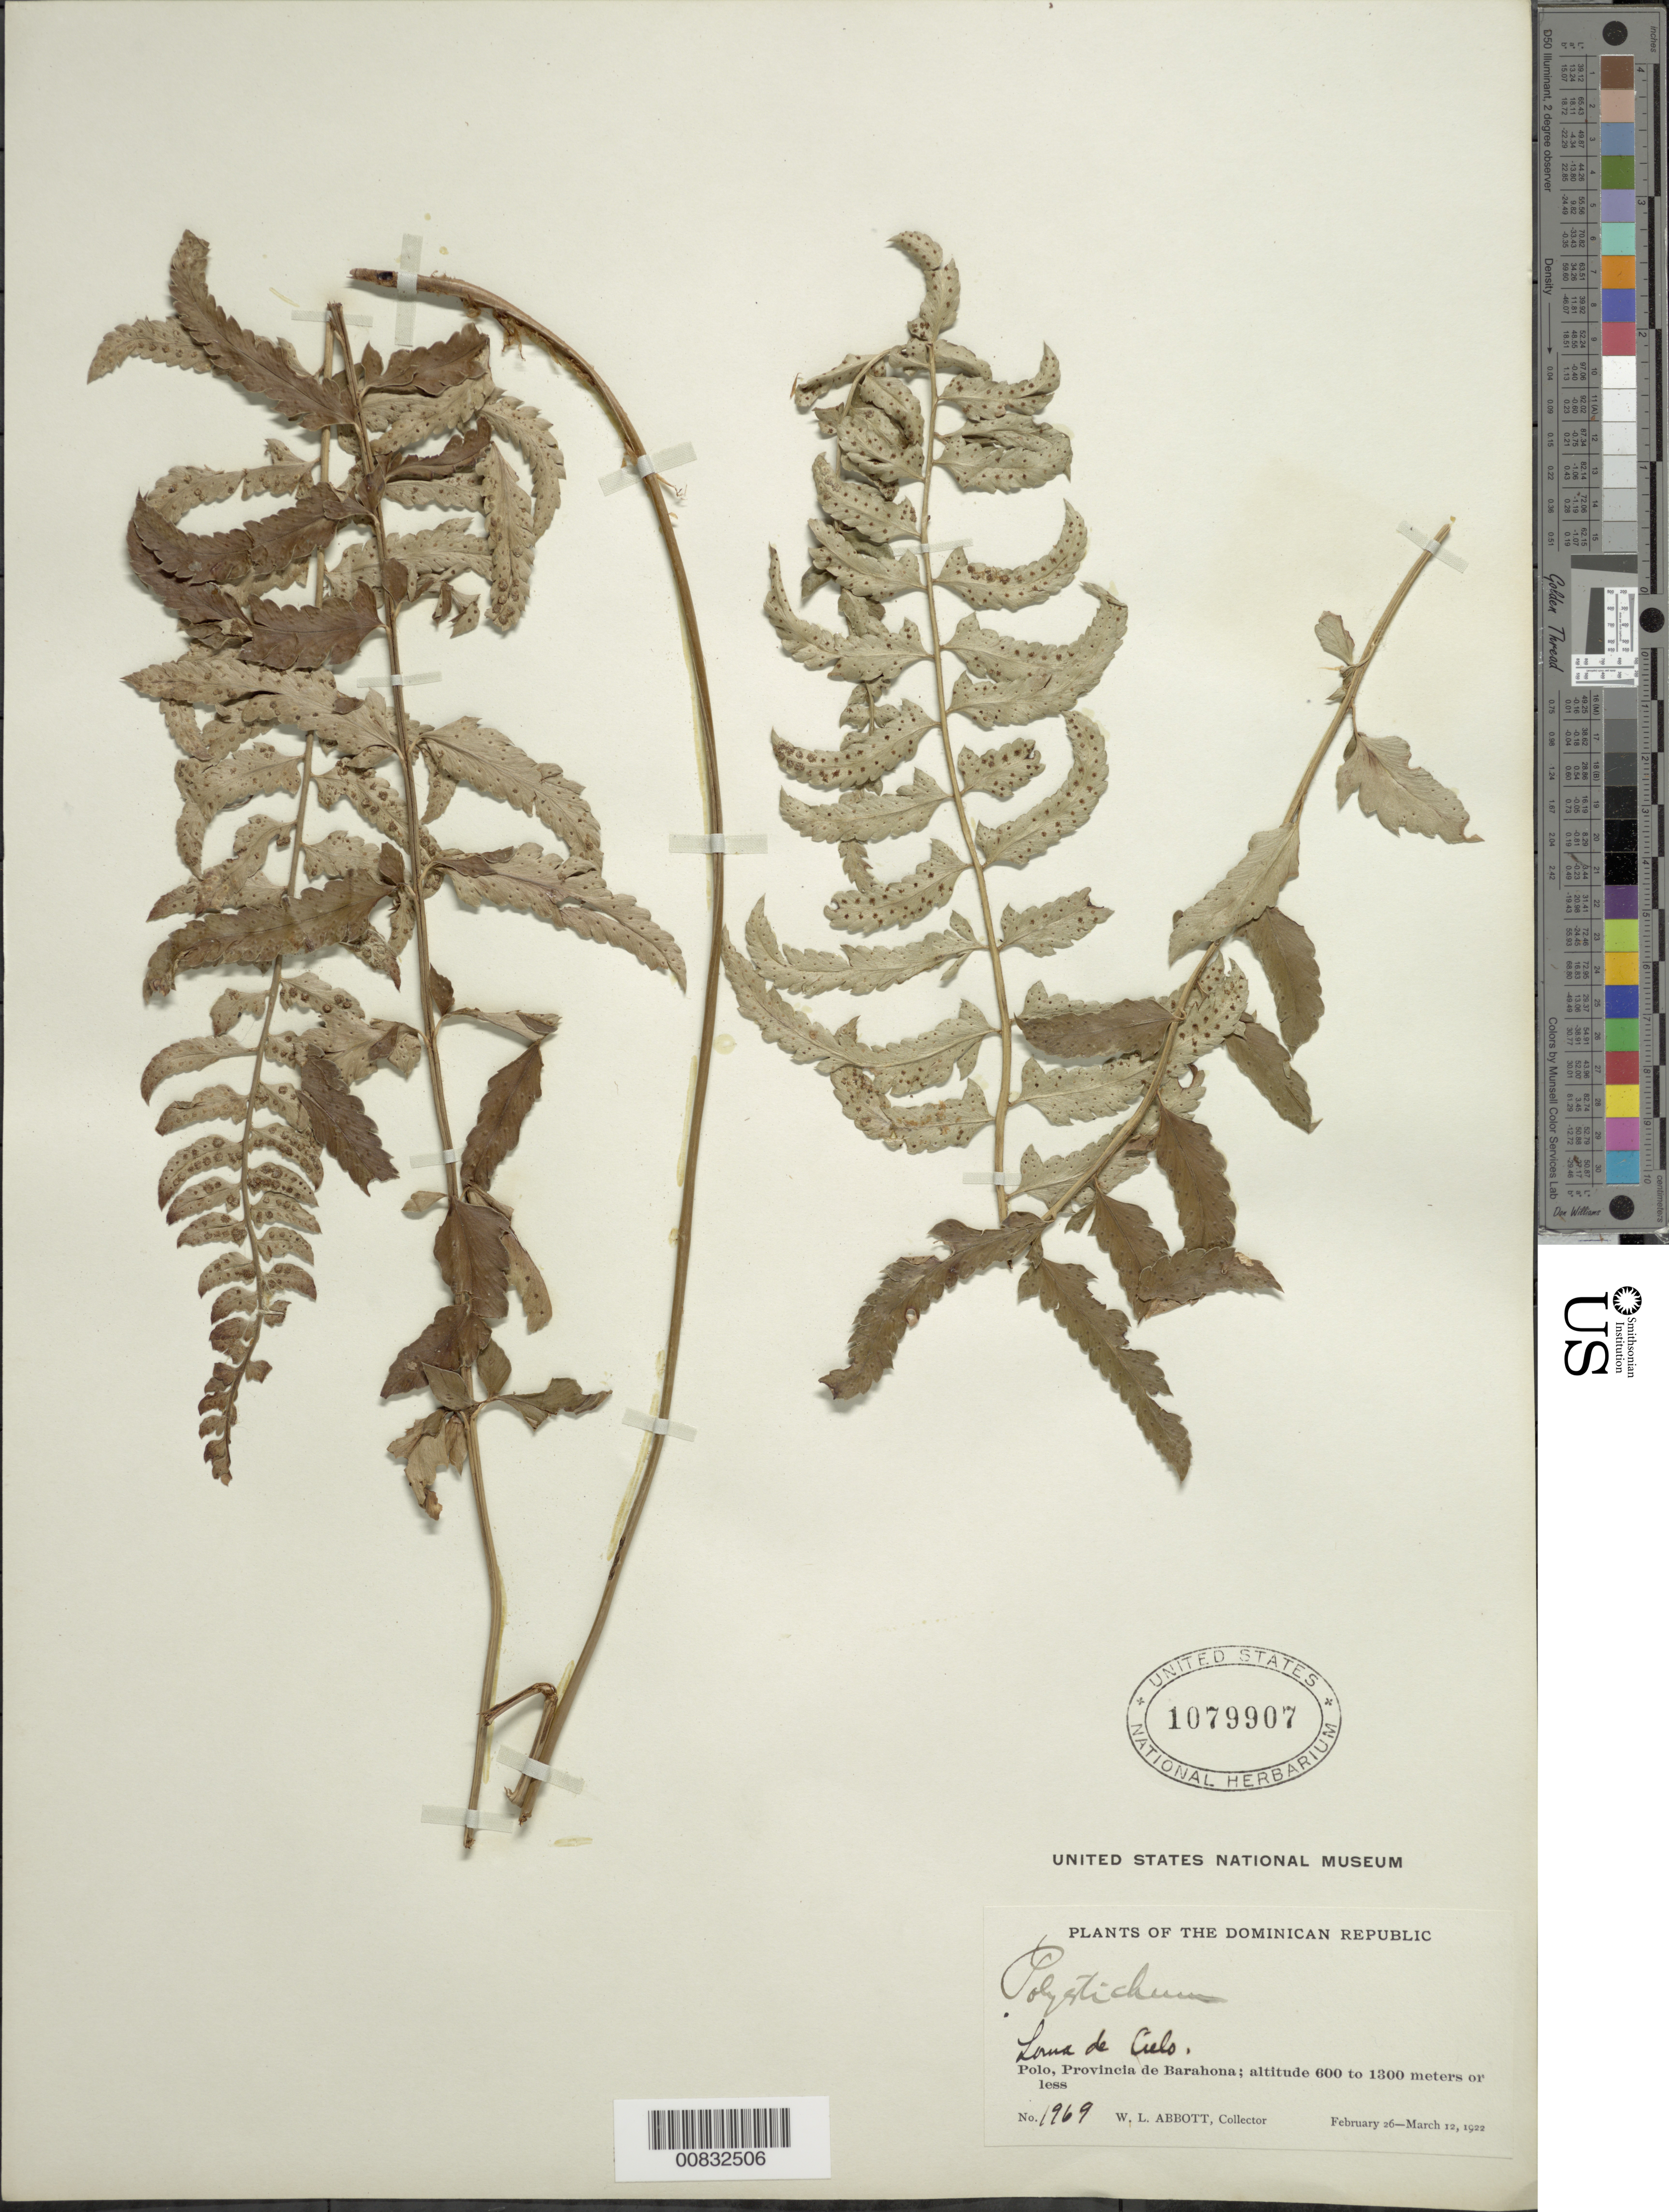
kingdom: Plantae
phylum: Tracheophyta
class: Polypodiopsida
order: Polypodiales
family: Dryopteridaceae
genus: Polystichum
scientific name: Polystichum trapezoides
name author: (Sw.) C. Presl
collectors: W. L. Abbott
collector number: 1969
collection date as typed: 26 Feb 1922 to 12 Mar 1922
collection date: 1922-02-26/1922-03-12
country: Dominican Republic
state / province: Barahona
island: Hispaniola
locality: Polo, Loma de Cielo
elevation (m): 600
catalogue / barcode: US 1079907